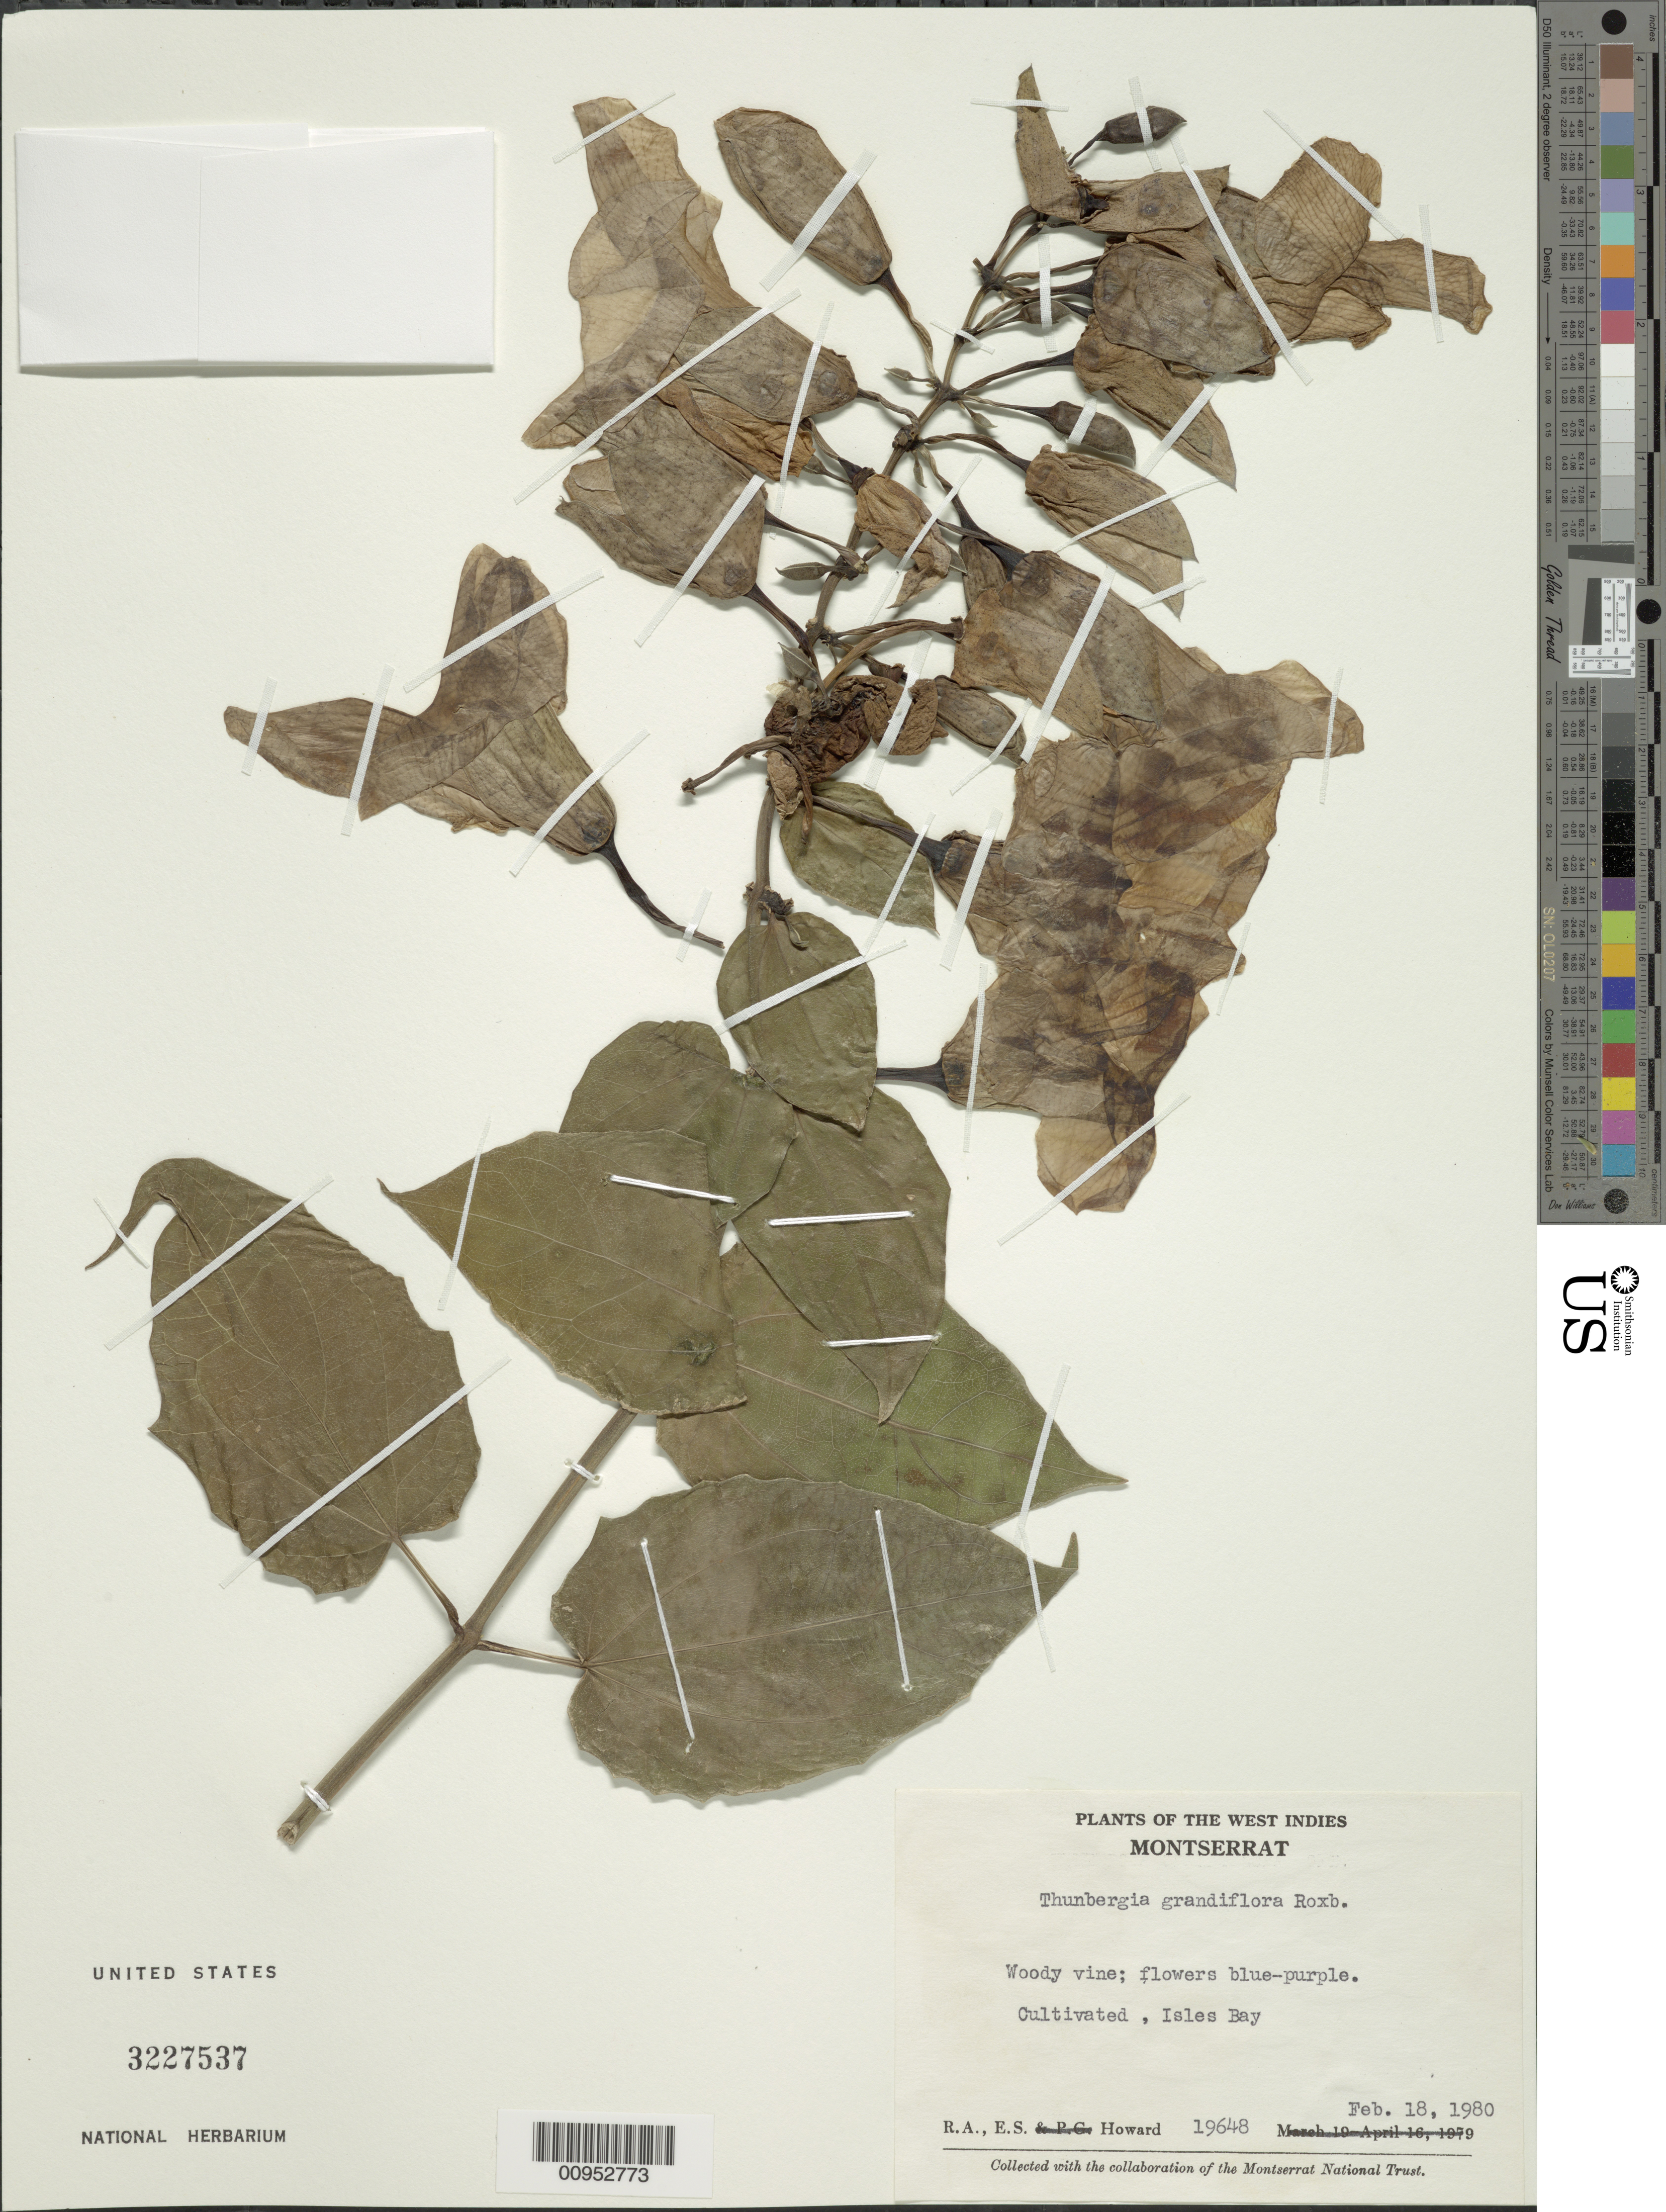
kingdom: Plantae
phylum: Tracheophyta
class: Magnoliopsida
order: Lamiales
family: Acanthaceae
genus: Thunbergia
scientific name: Thunbergia grandiflora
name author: Roxb.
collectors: R. A. Howard & E. S. Howard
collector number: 19648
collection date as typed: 18 Feb 1980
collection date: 1980-02-18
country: Montserrat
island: Montserrat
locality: Isles Bay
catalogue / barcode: US 3227537